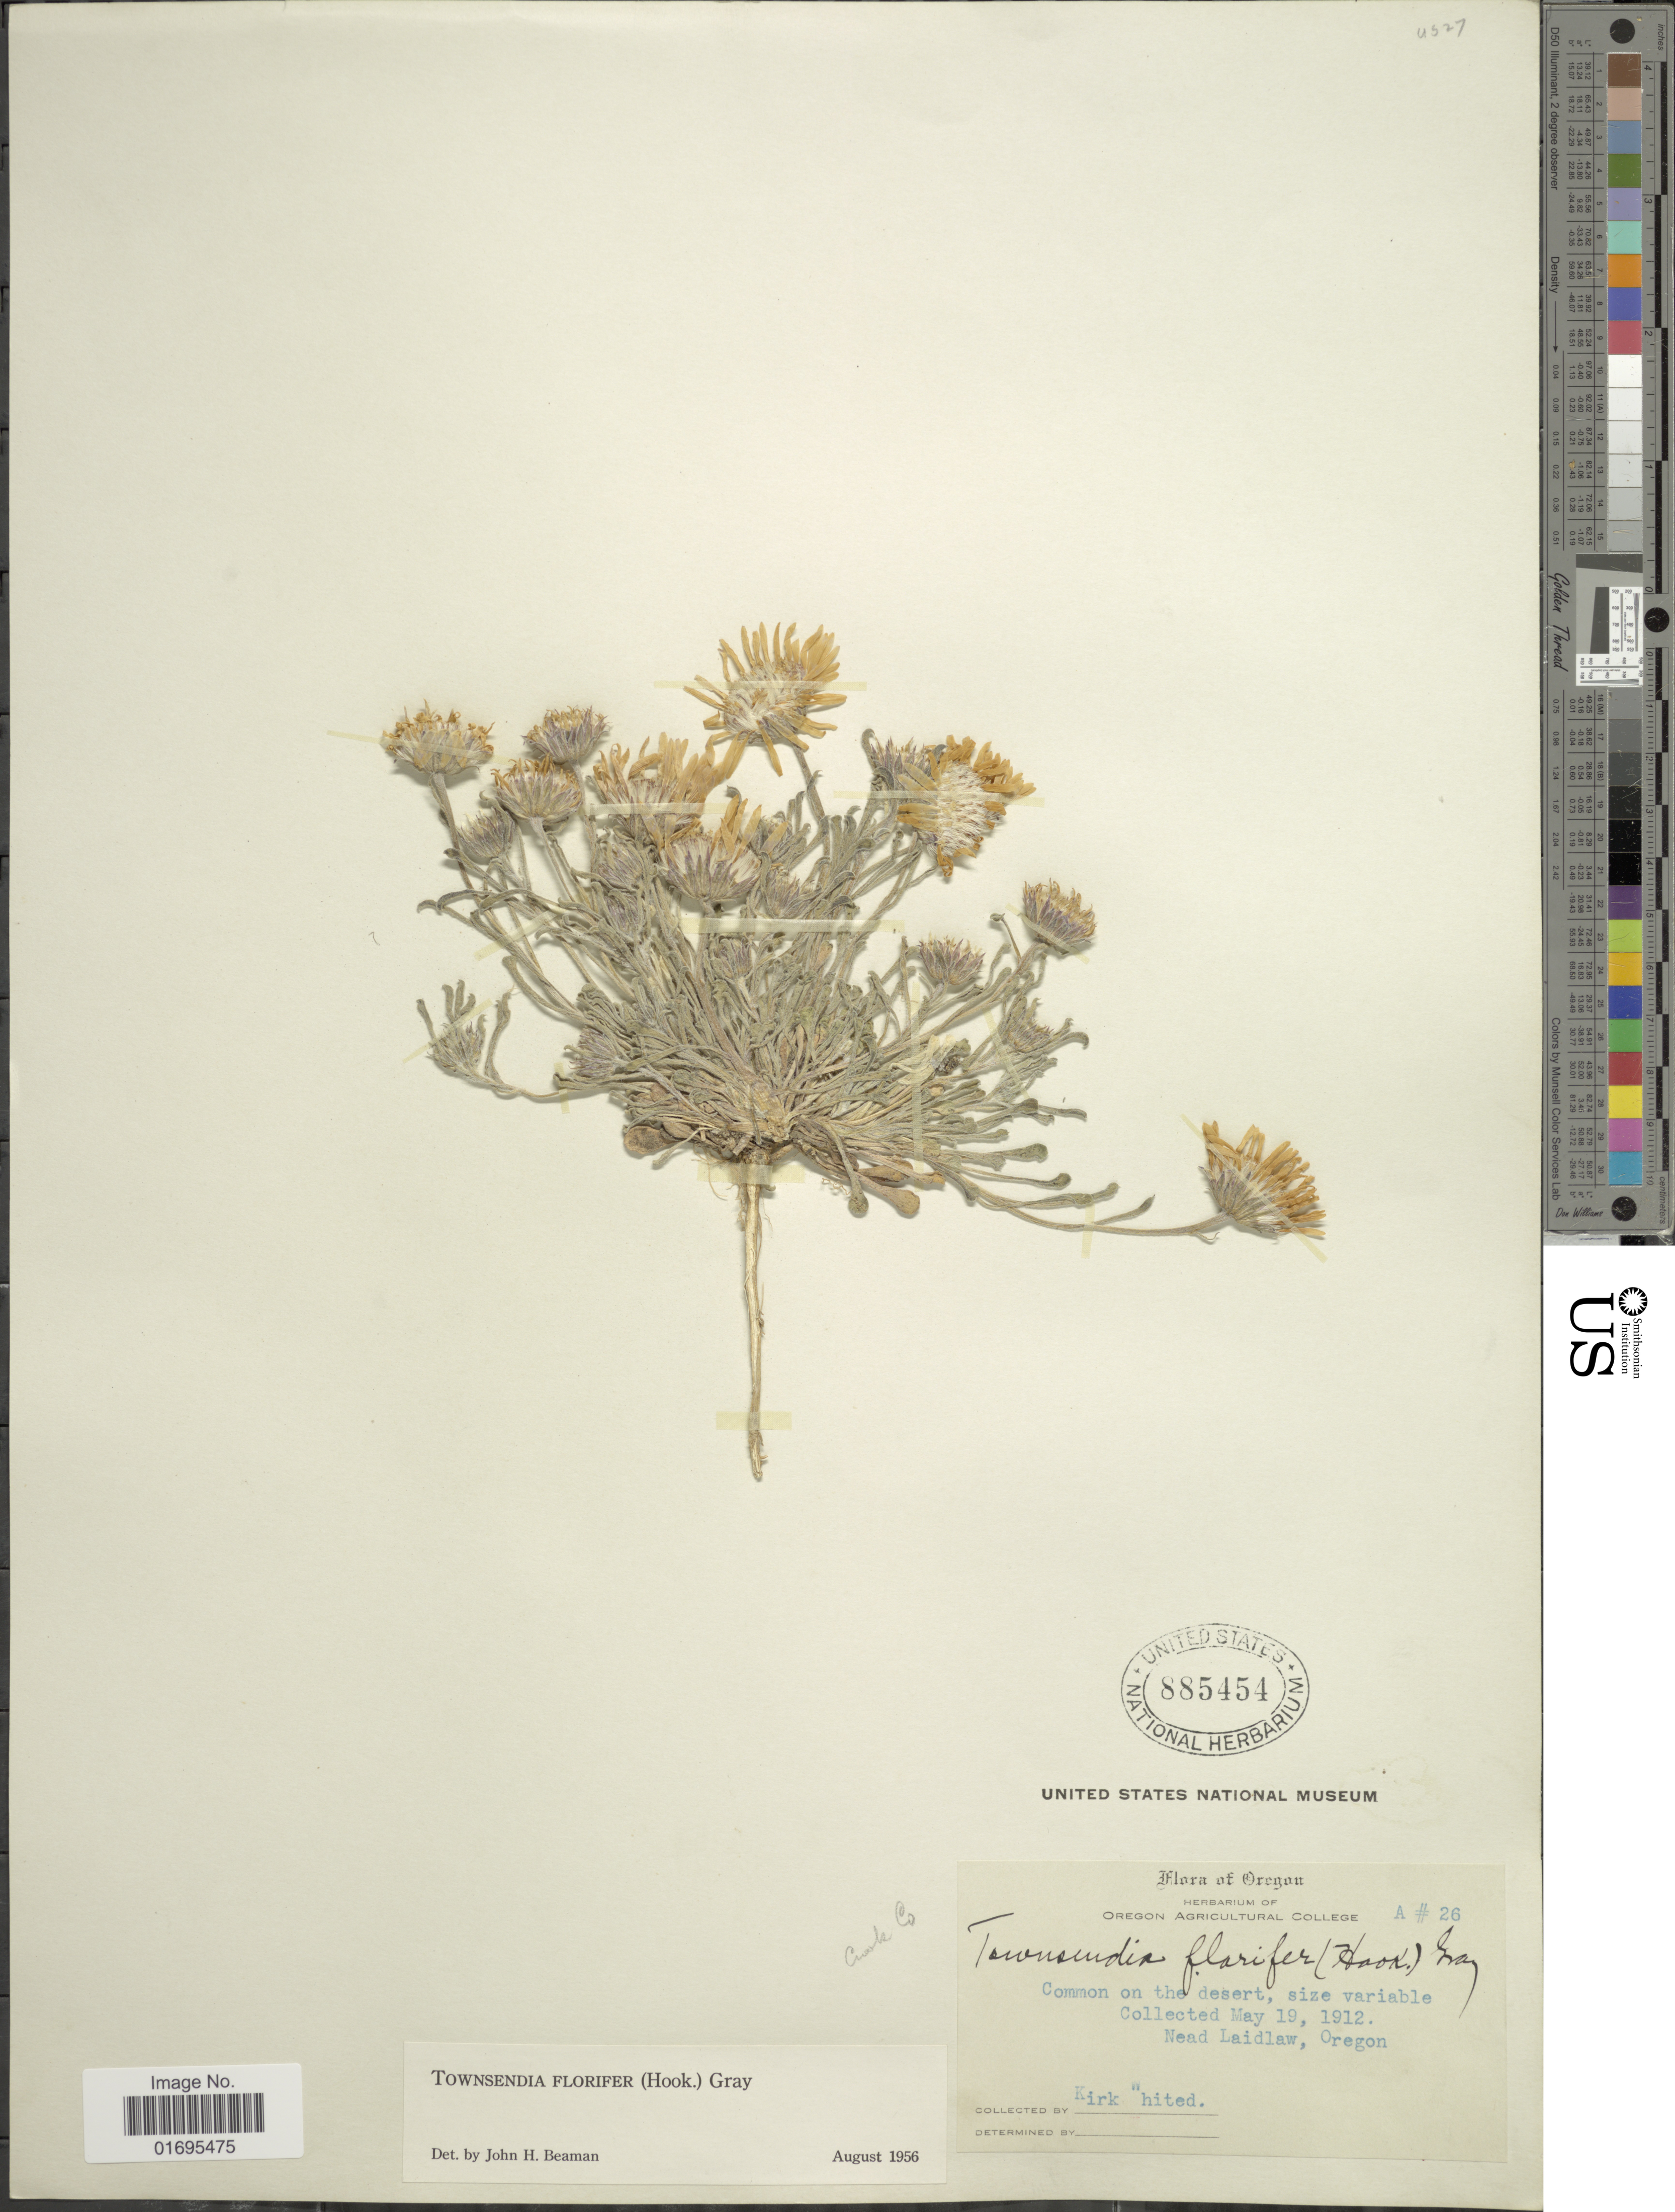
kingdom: Plantae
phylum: Tracheophyta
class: Magnoliopsida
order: Asterales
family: Asteraceae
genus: Townsendia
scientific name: Townsendia florifer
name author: (Hook.) A. Gray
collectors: K. Whited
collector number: A26*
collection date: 1912-05-19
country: United States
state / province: Oregon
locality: Common on the desert, size variable, Nead Laidlaw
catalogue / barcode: US 885454